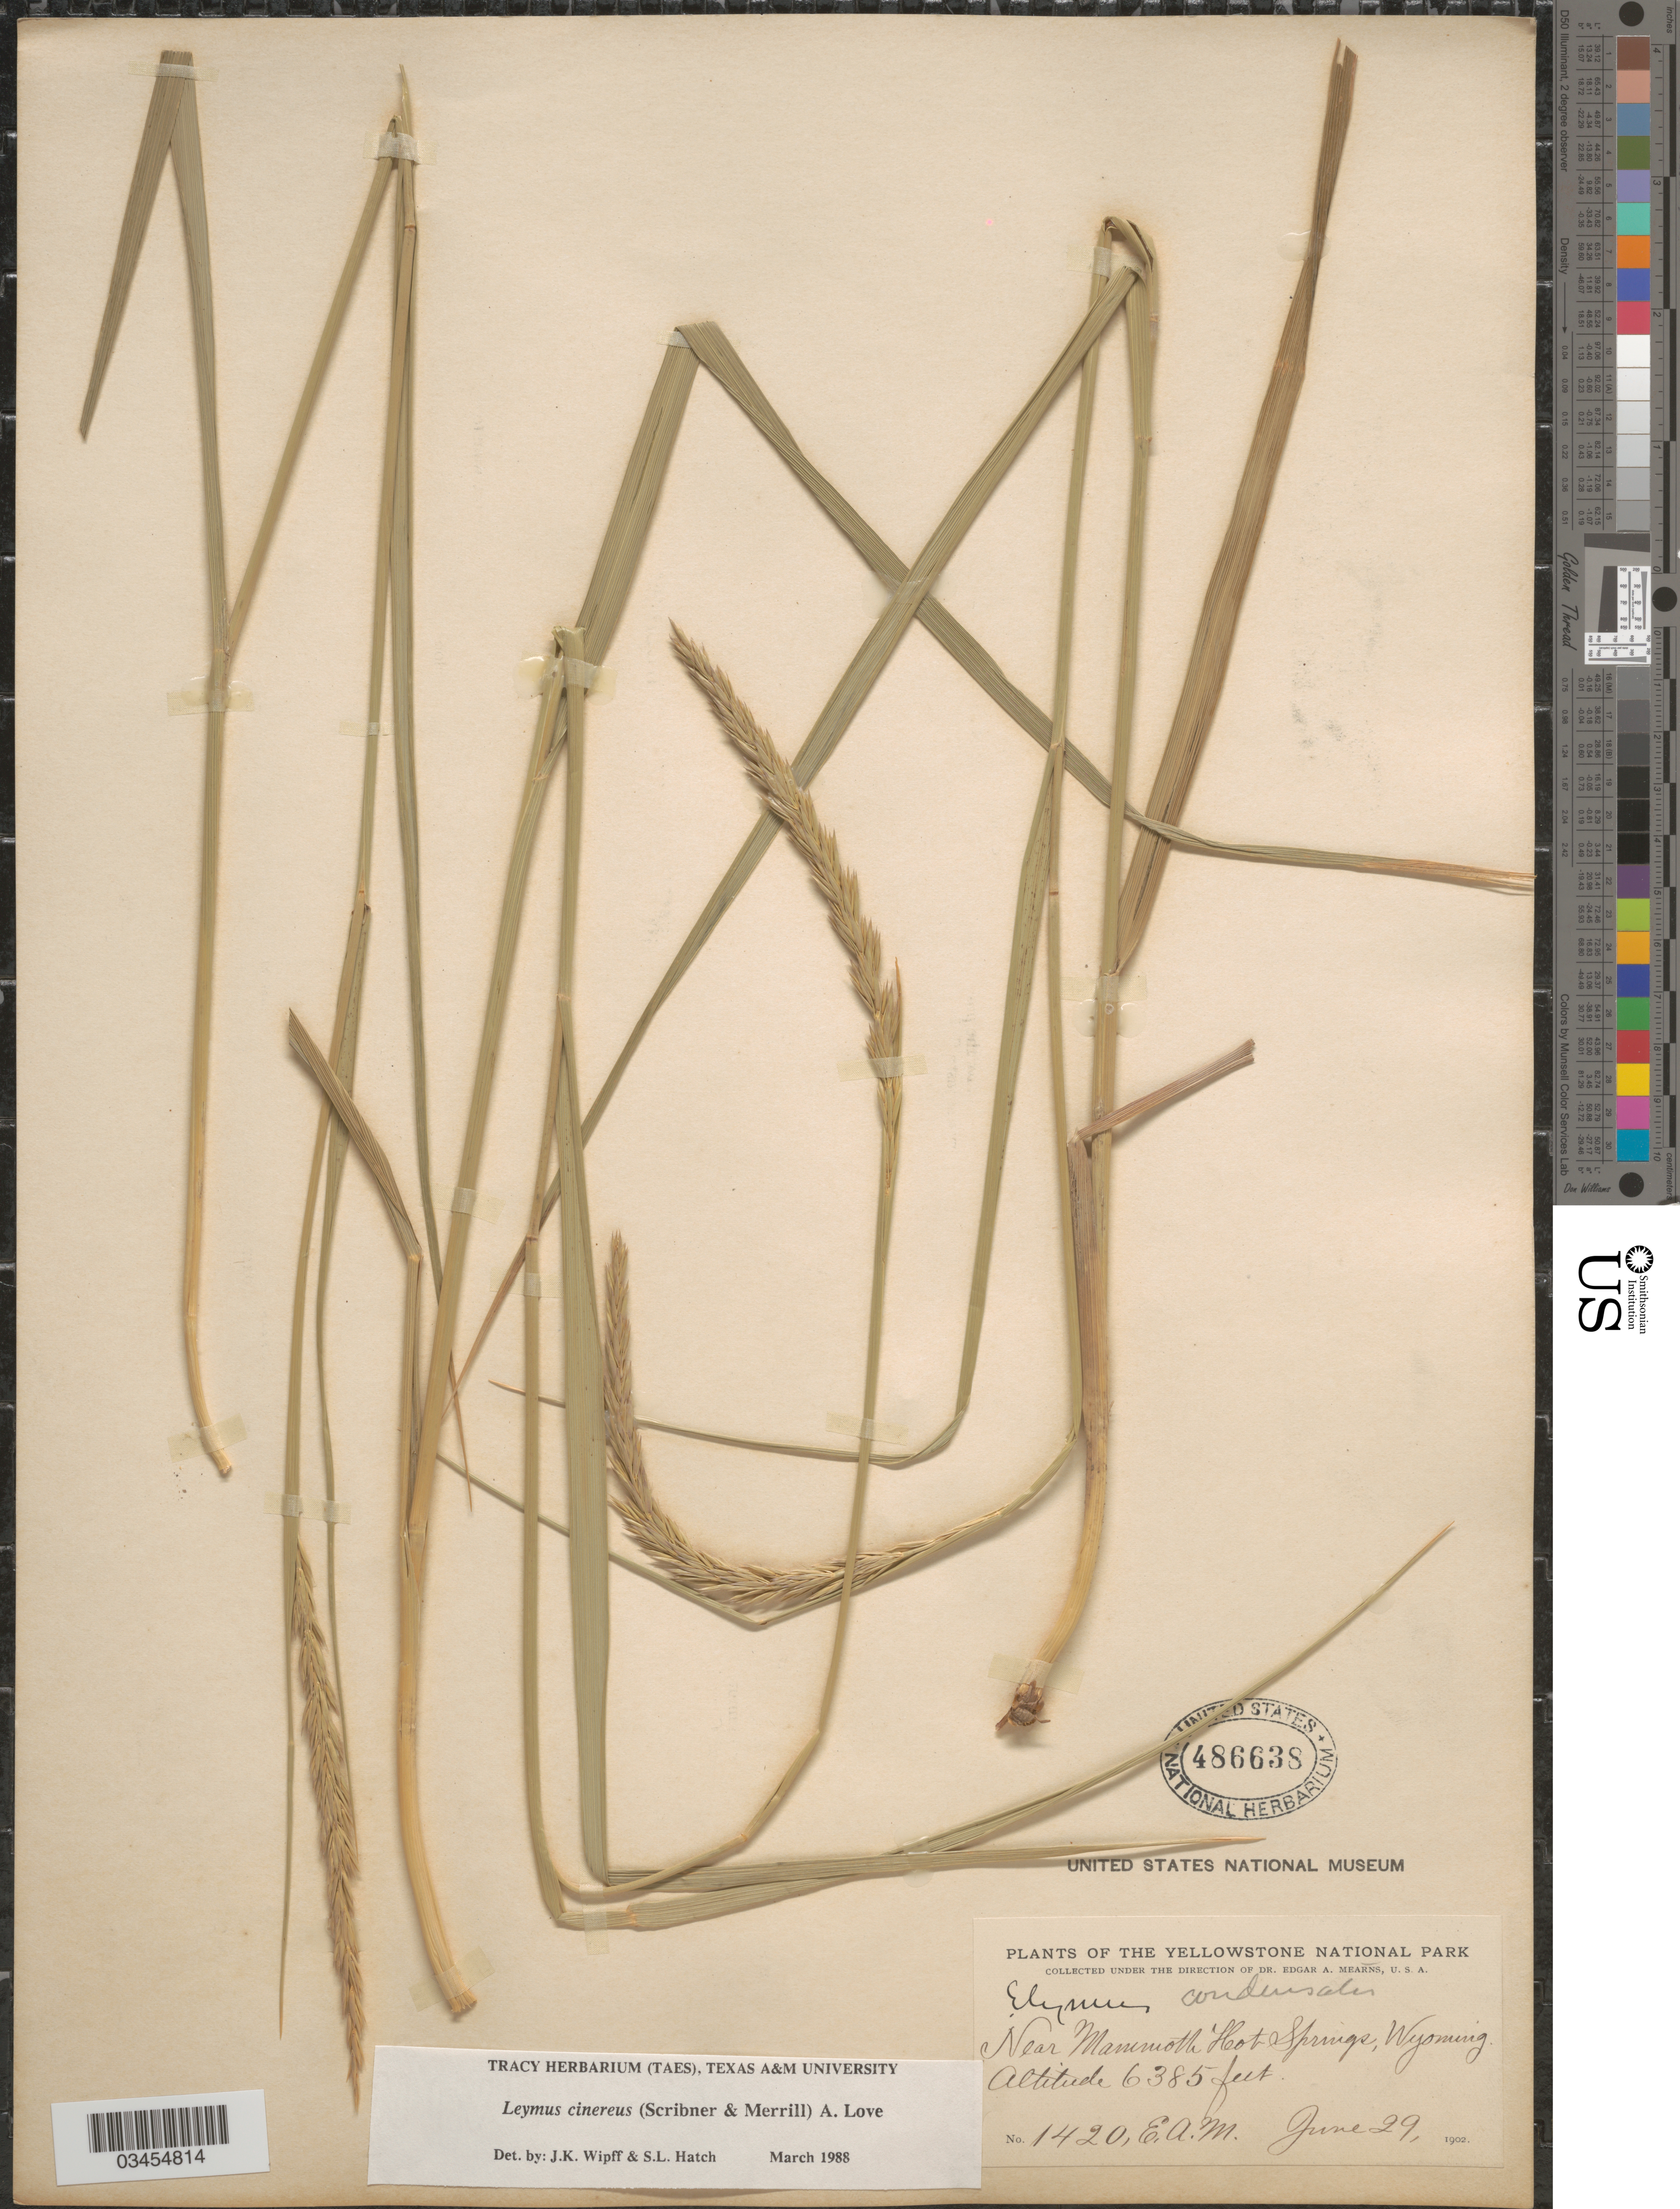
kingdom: Plantae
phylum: Tracheophyta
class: Liliopsida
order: Poales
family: Poaceae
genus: Leymus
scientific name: Leymus cinereus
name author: (Scribn. & Merr.) Á. Löve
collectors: E. A. Mearns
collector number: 1420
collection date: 1902-06-29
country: United States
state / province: Wyoming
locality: The Yellowstone National Park. Near Mammoth Hot Springs.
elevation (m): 1946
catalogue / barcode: US 486638